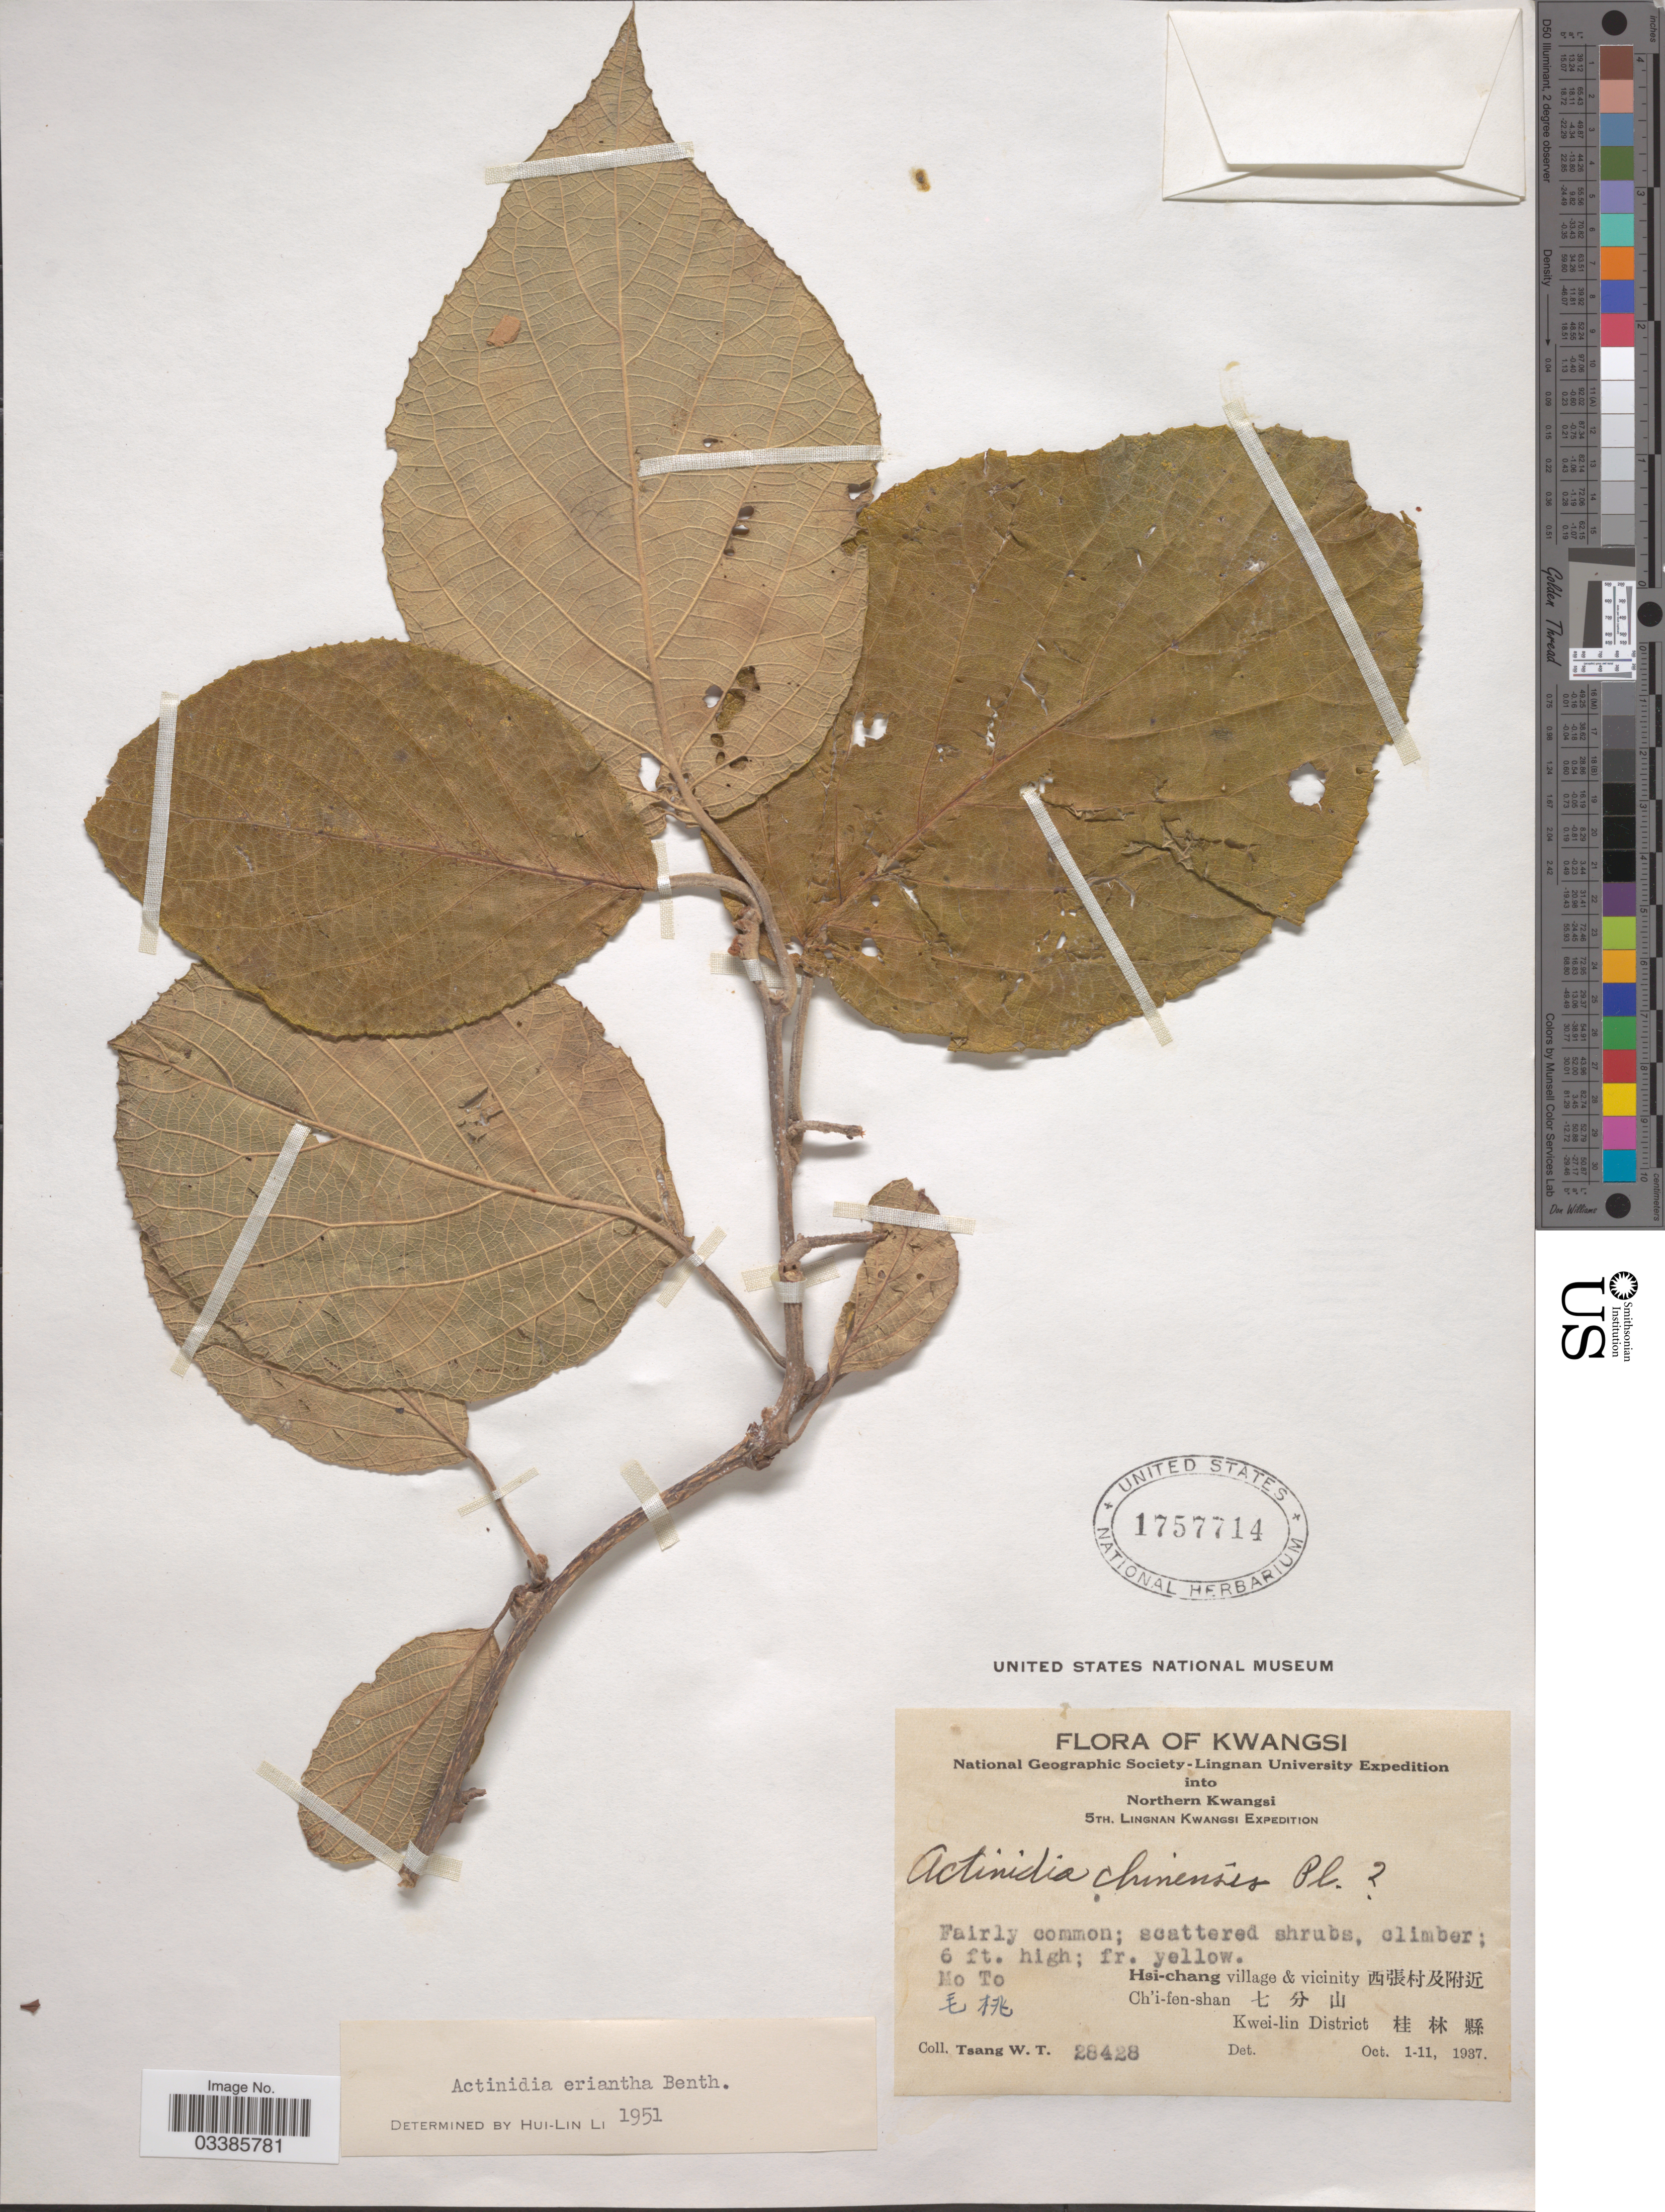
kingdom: Plantae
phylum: Tracheophyta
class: Magnoliopsida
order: Ericales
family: Actinidiaceae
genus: Actinidia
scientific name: Actinidia eriantha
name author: Benth.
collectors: W. T. Tsang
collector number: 28428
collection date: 1937-10-01/1937-10-11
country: China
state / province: Guangxi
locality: Kwangsi. Northern Kwangsi. Hsi-chang village & vicinity X. Ch'i-fen-shan X. Kwei-lin District X. Mo To X [unsure placement].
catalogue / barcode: US 1757714